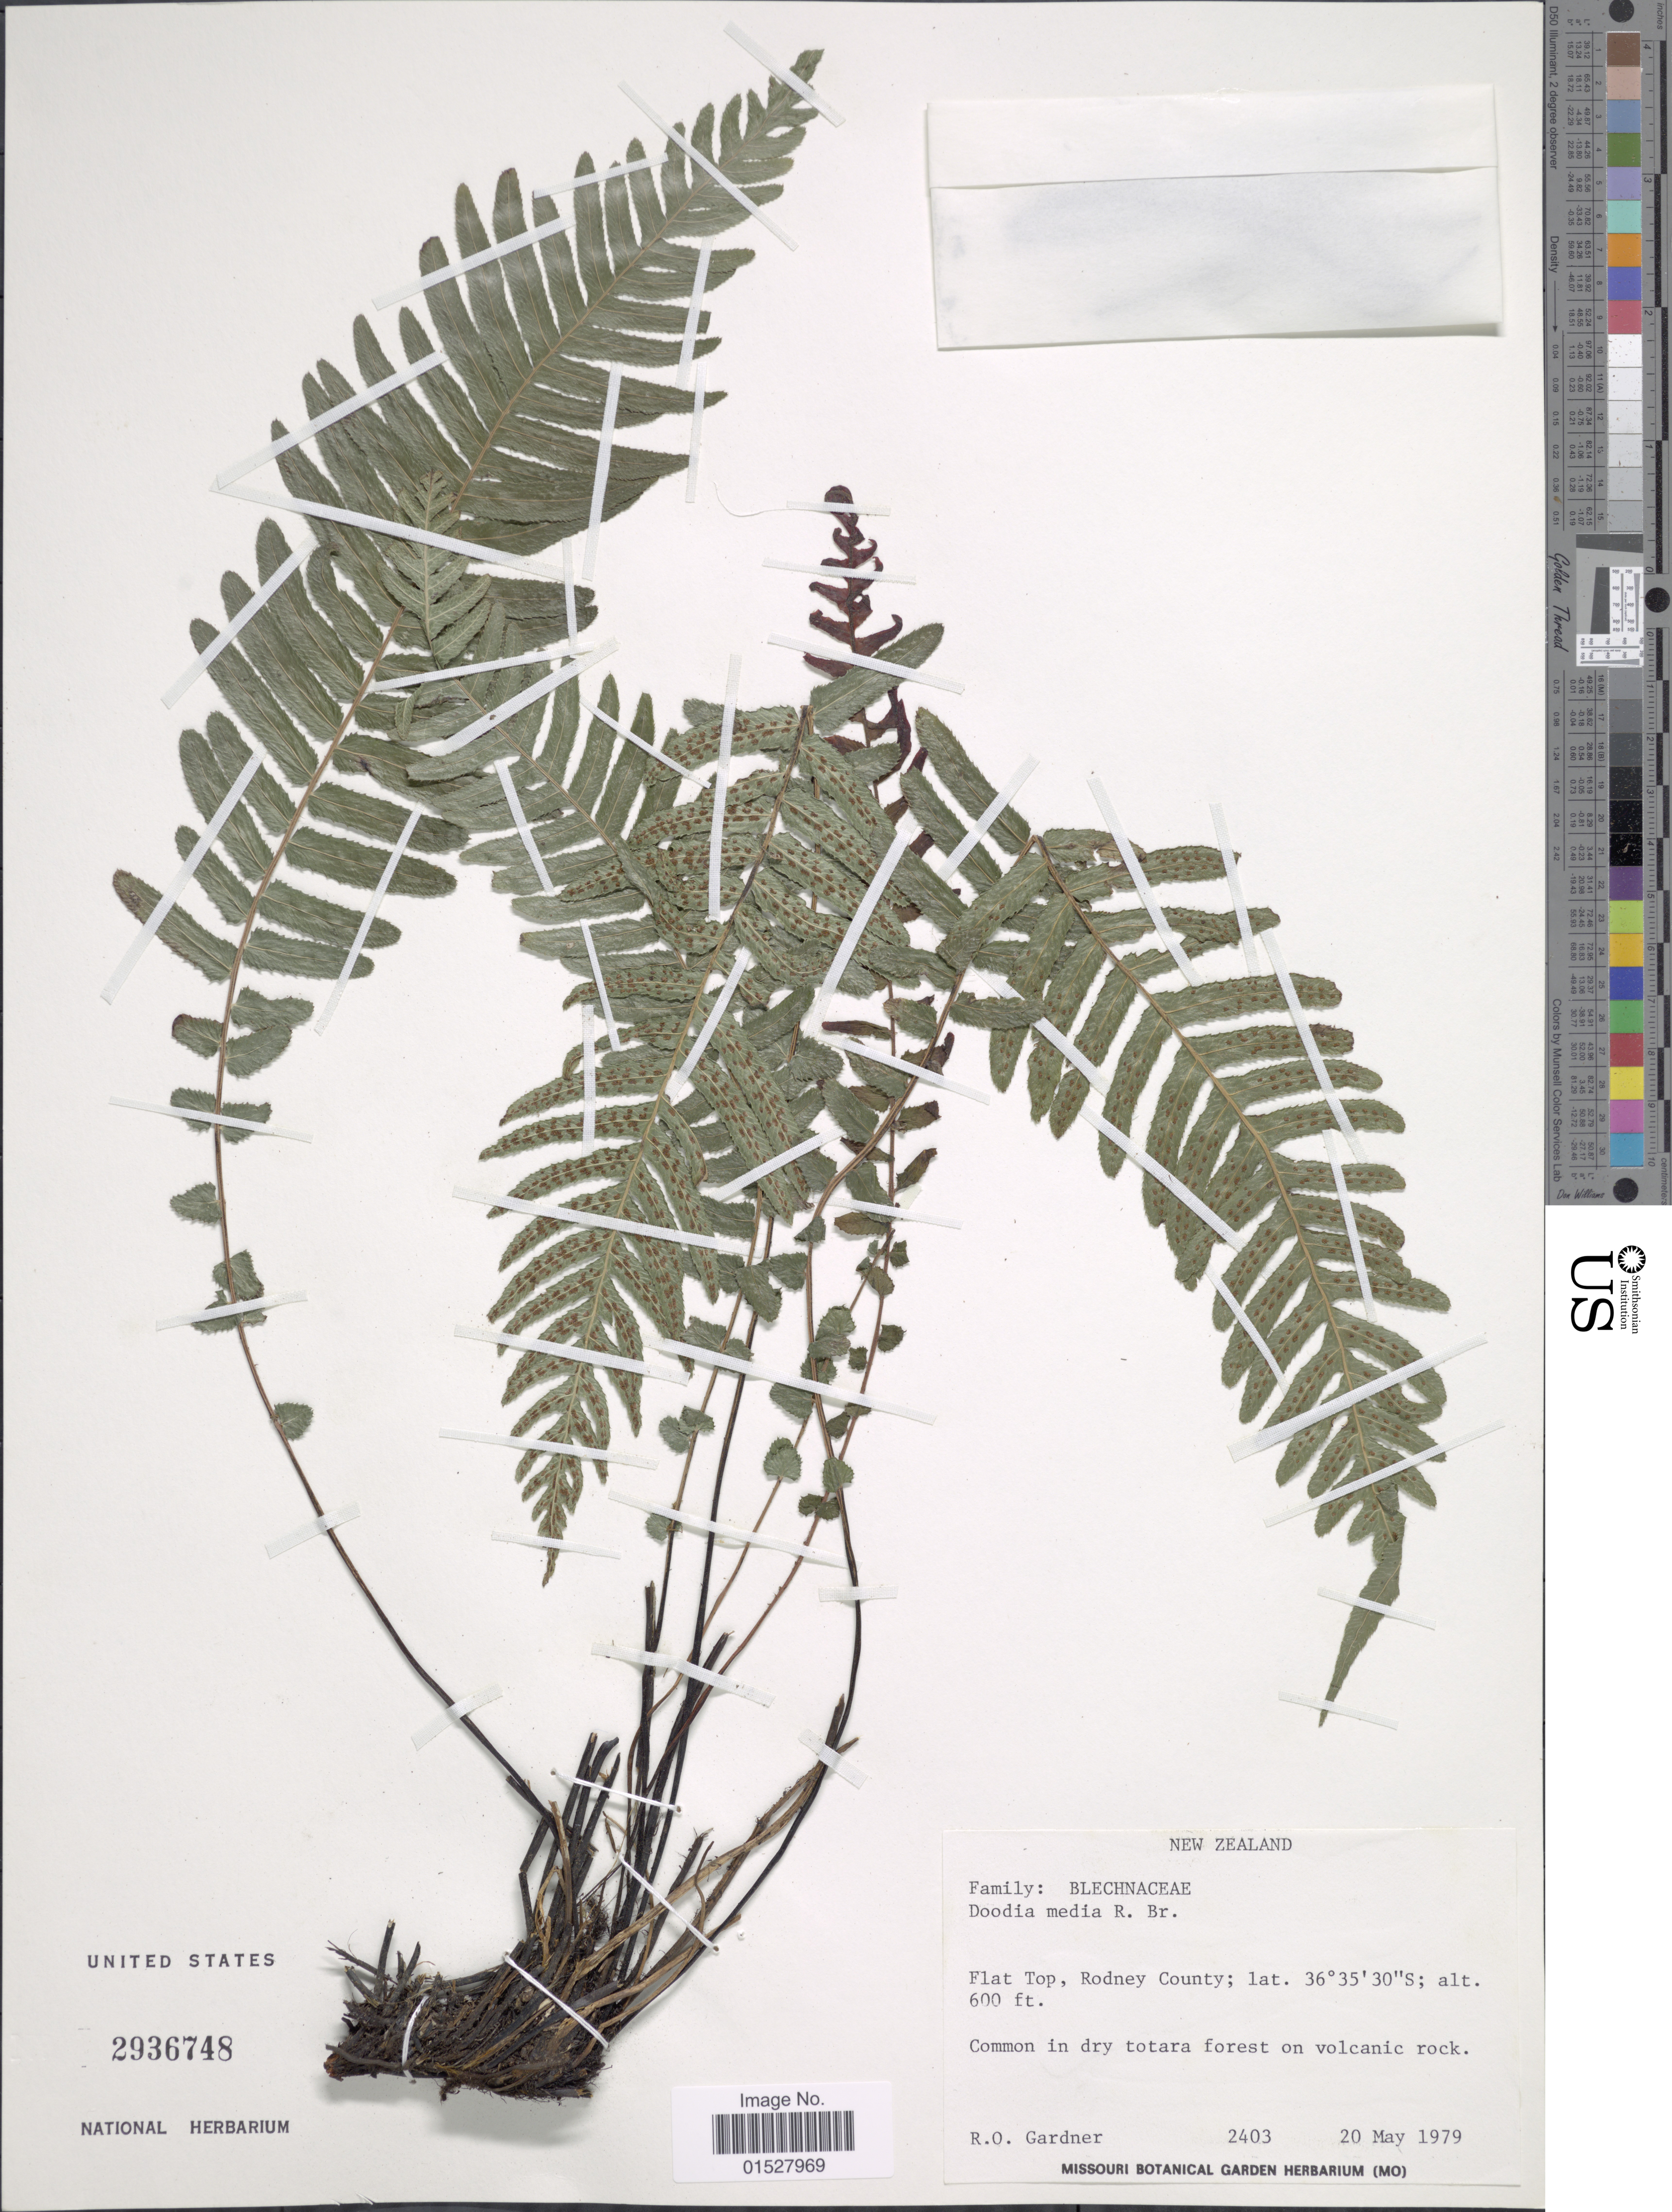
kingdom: Plantae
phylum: Tracheophyta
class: Polypodiopsida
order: Polypodiales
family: Blechnaceae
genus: Blechnum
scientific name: Blechnum medium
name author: (R. Br.) Christenh.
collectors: R. O. Gardner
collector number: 2403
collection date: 1979-05-20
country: New Zealand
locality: Flat Top, Rodney County.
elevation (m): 183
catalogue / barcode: US 2936748